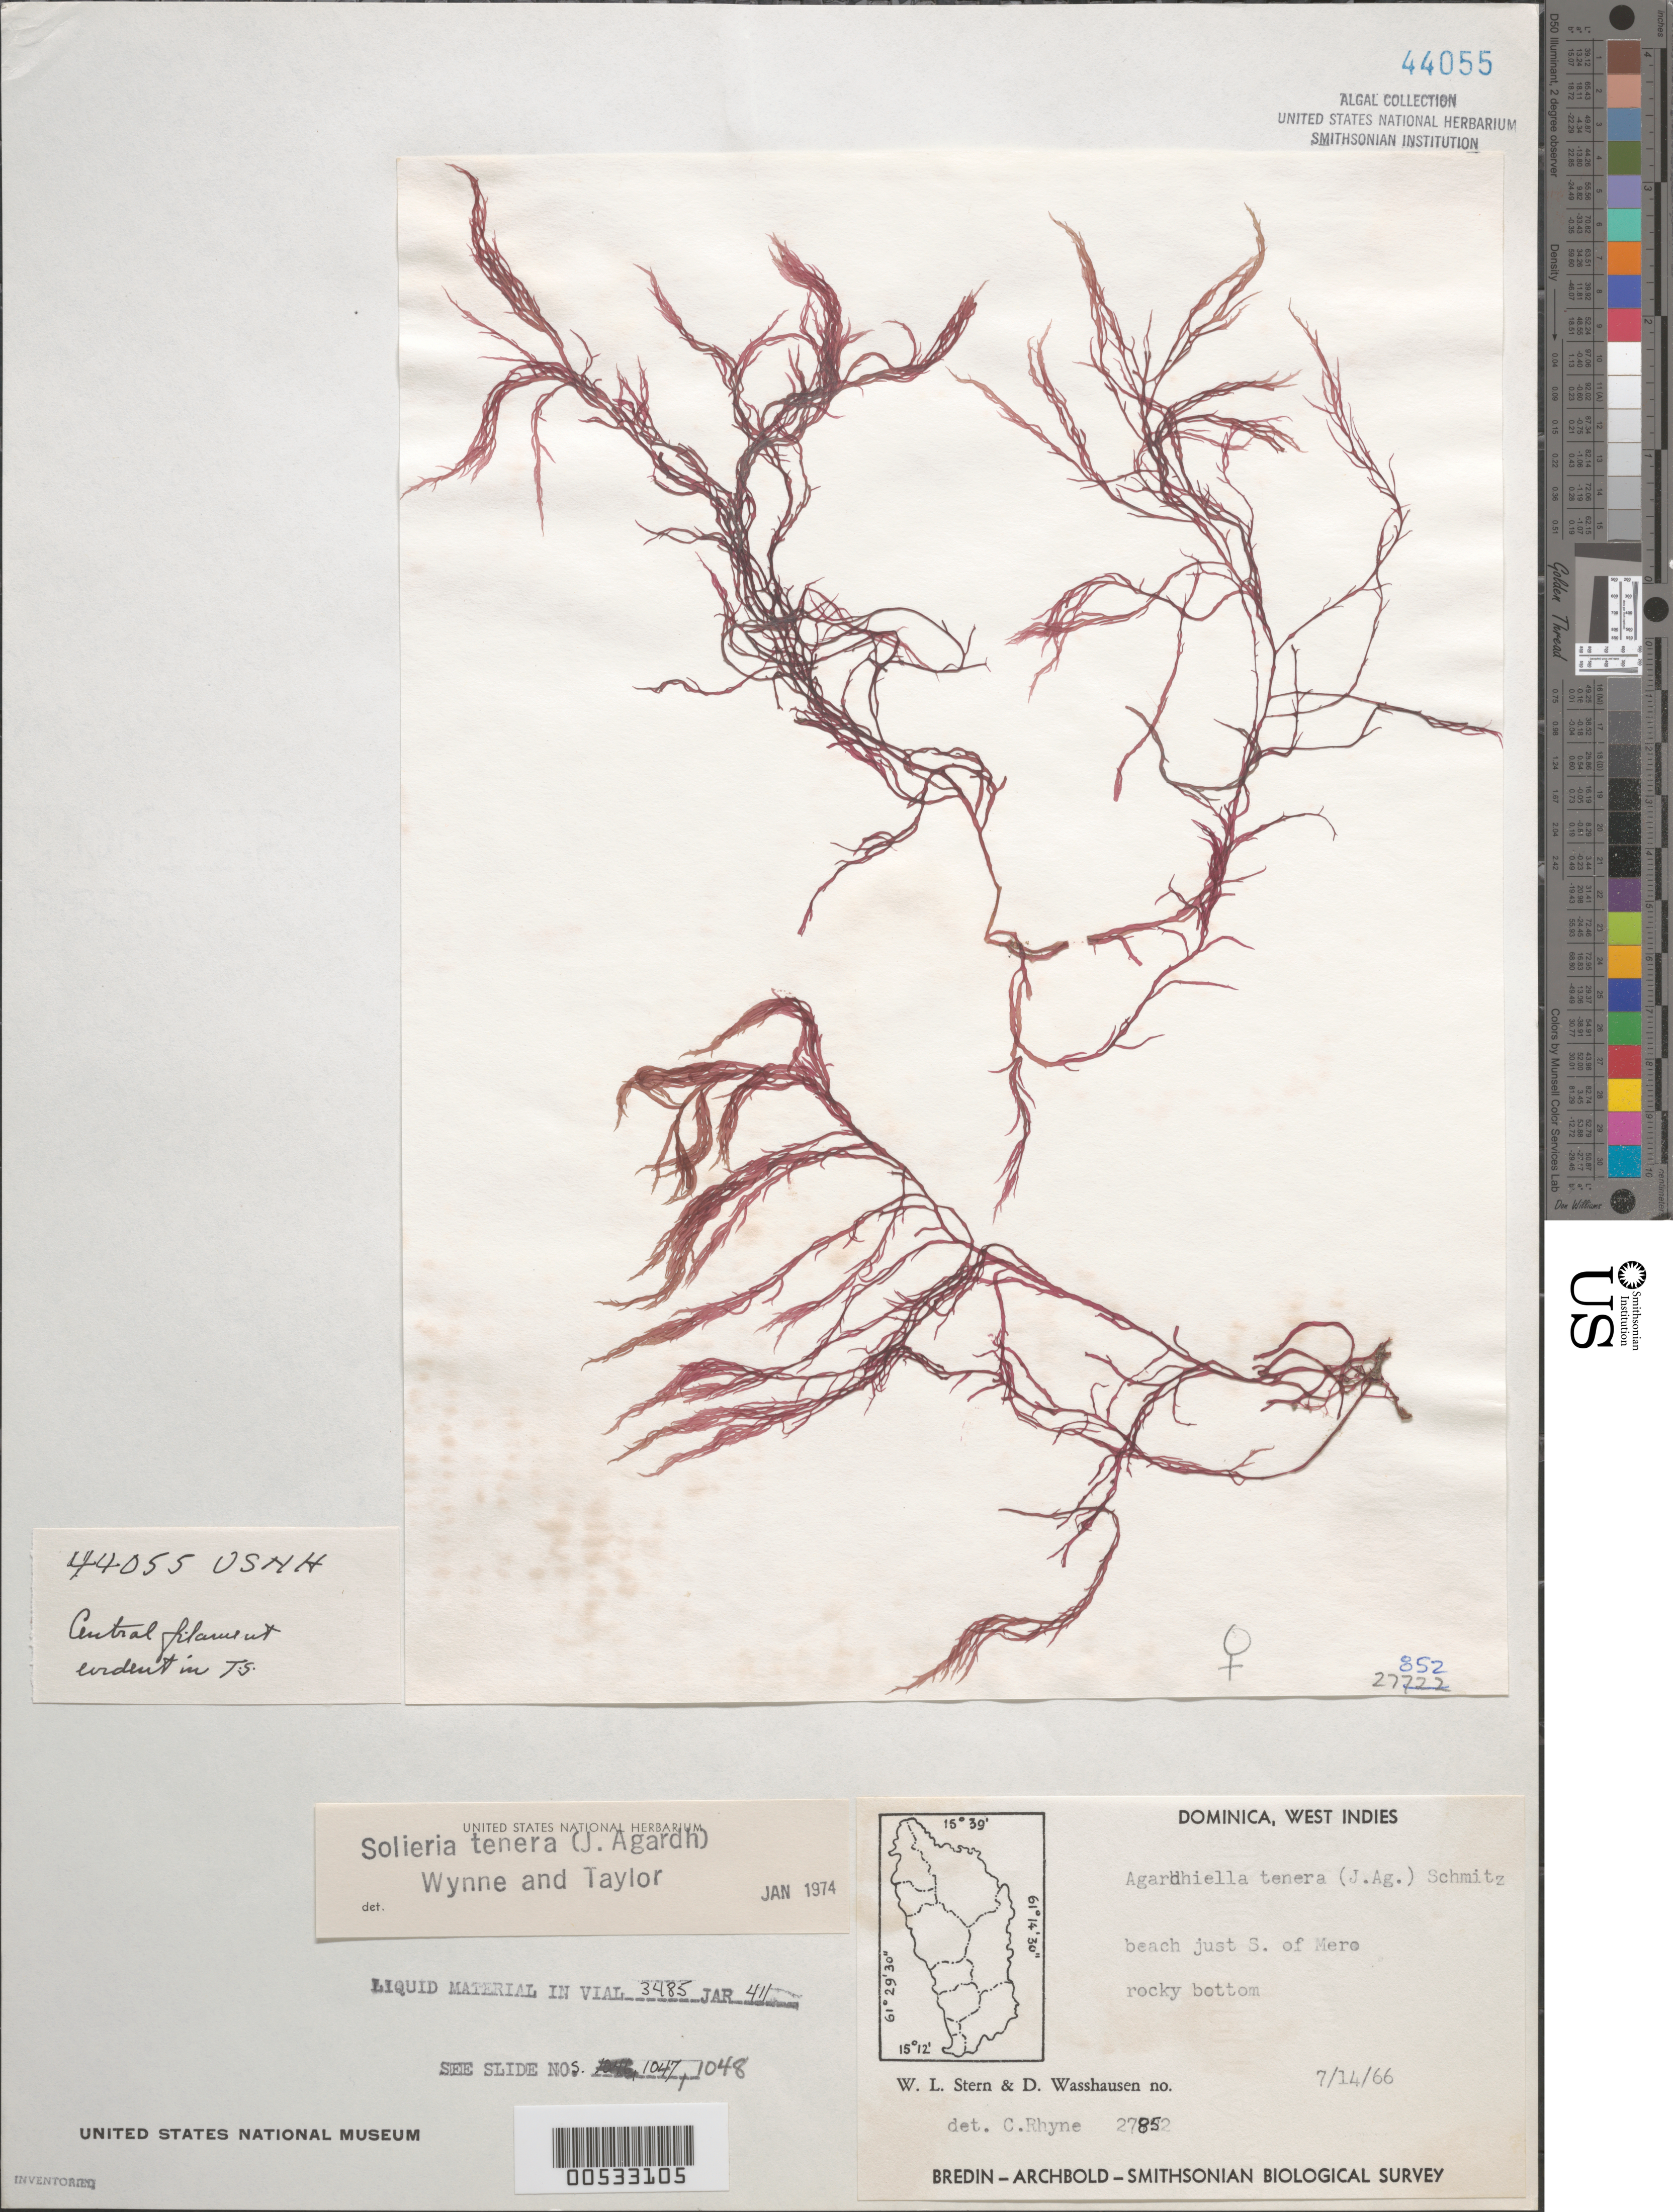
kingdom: Plantae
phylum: Rhodophyta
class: Florideophyceae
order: Gigartinales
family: Solieriaceae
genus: Solieria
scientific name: Solieria filiformis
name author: (Kütz.) P.W. Gabrielson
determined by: Algae name updating Project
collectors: W. L. Stern & D. C. Wasshausen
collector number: EYD 27852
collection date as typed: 14 Jul 1966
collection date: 1966-07-14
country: Dominica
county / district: St. Joseph's Parish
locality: Beach just south of Mero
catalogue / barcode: US 44055